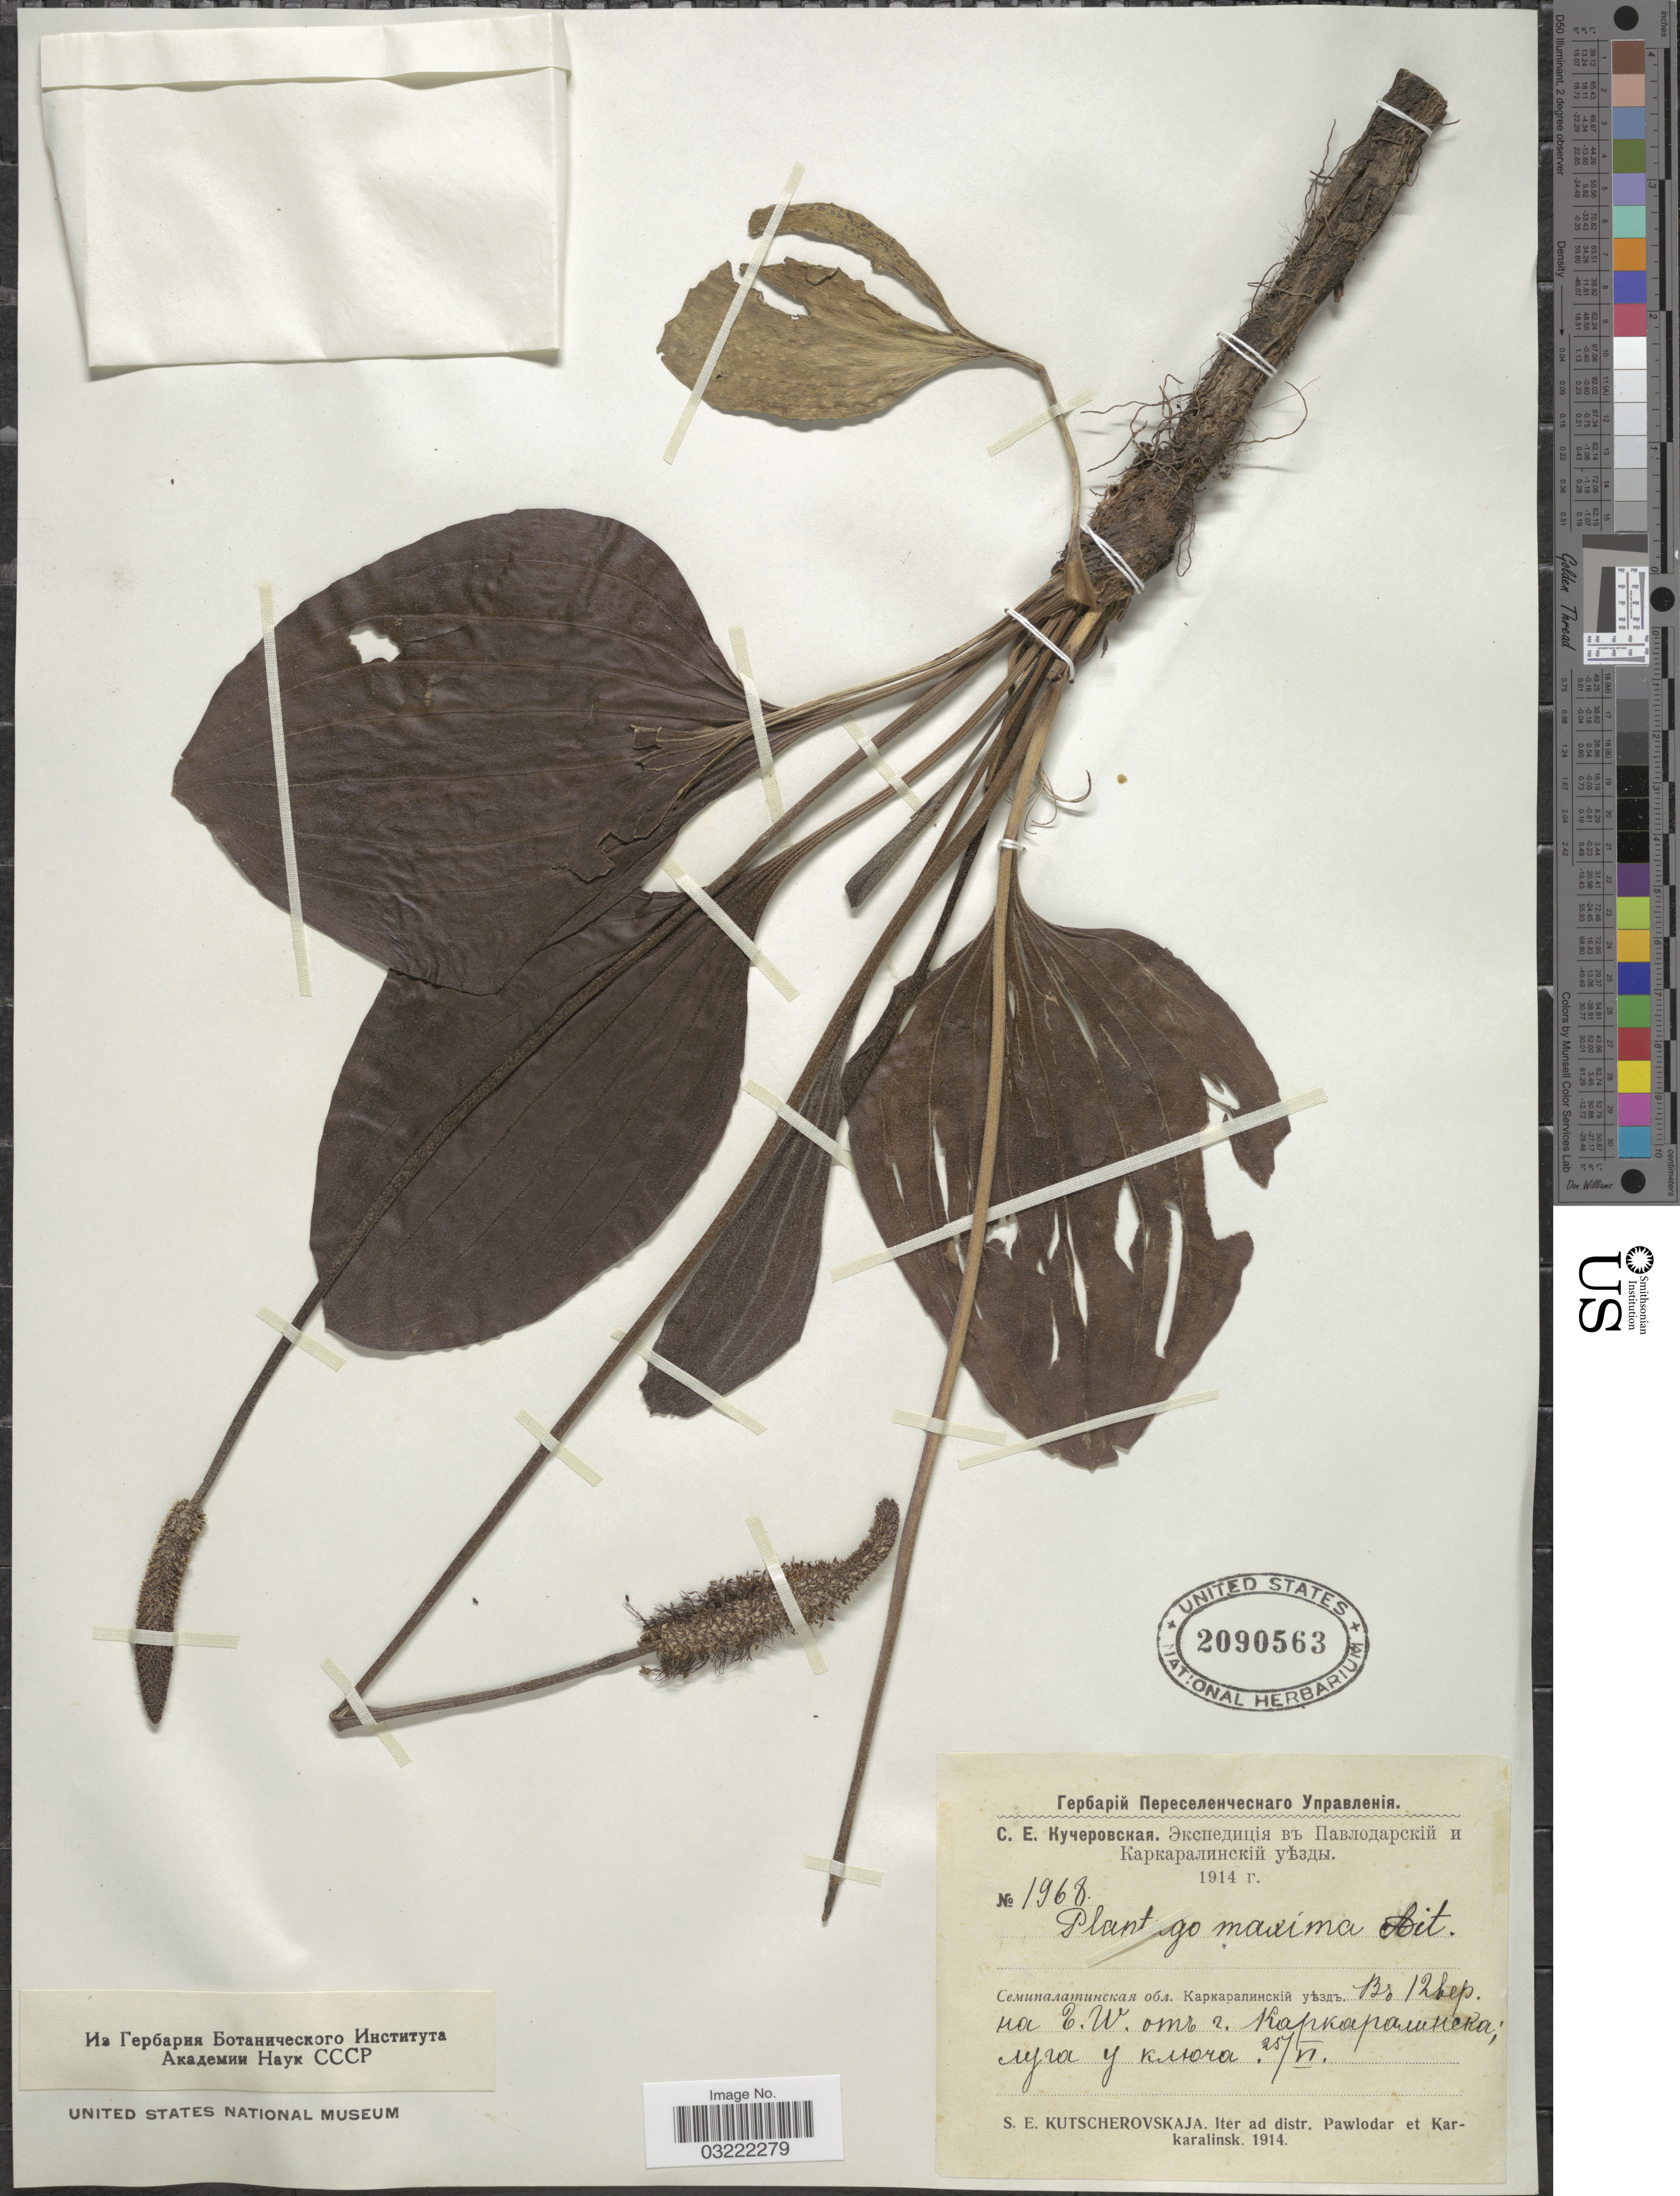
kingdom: Plantae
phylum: Tracheophyta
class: Magnoliopsida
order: Lamiales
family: Plantaginaceae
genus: Plantago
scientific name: Plantago maxima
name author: Juss. ex Jacq.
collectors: S. Kutscherovskaja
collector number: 1968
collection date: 1914-06-25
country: Kazakhstan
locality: X. Iter ad distr. Pawlodar et Karkaralinsk.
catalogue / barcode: US 2090563